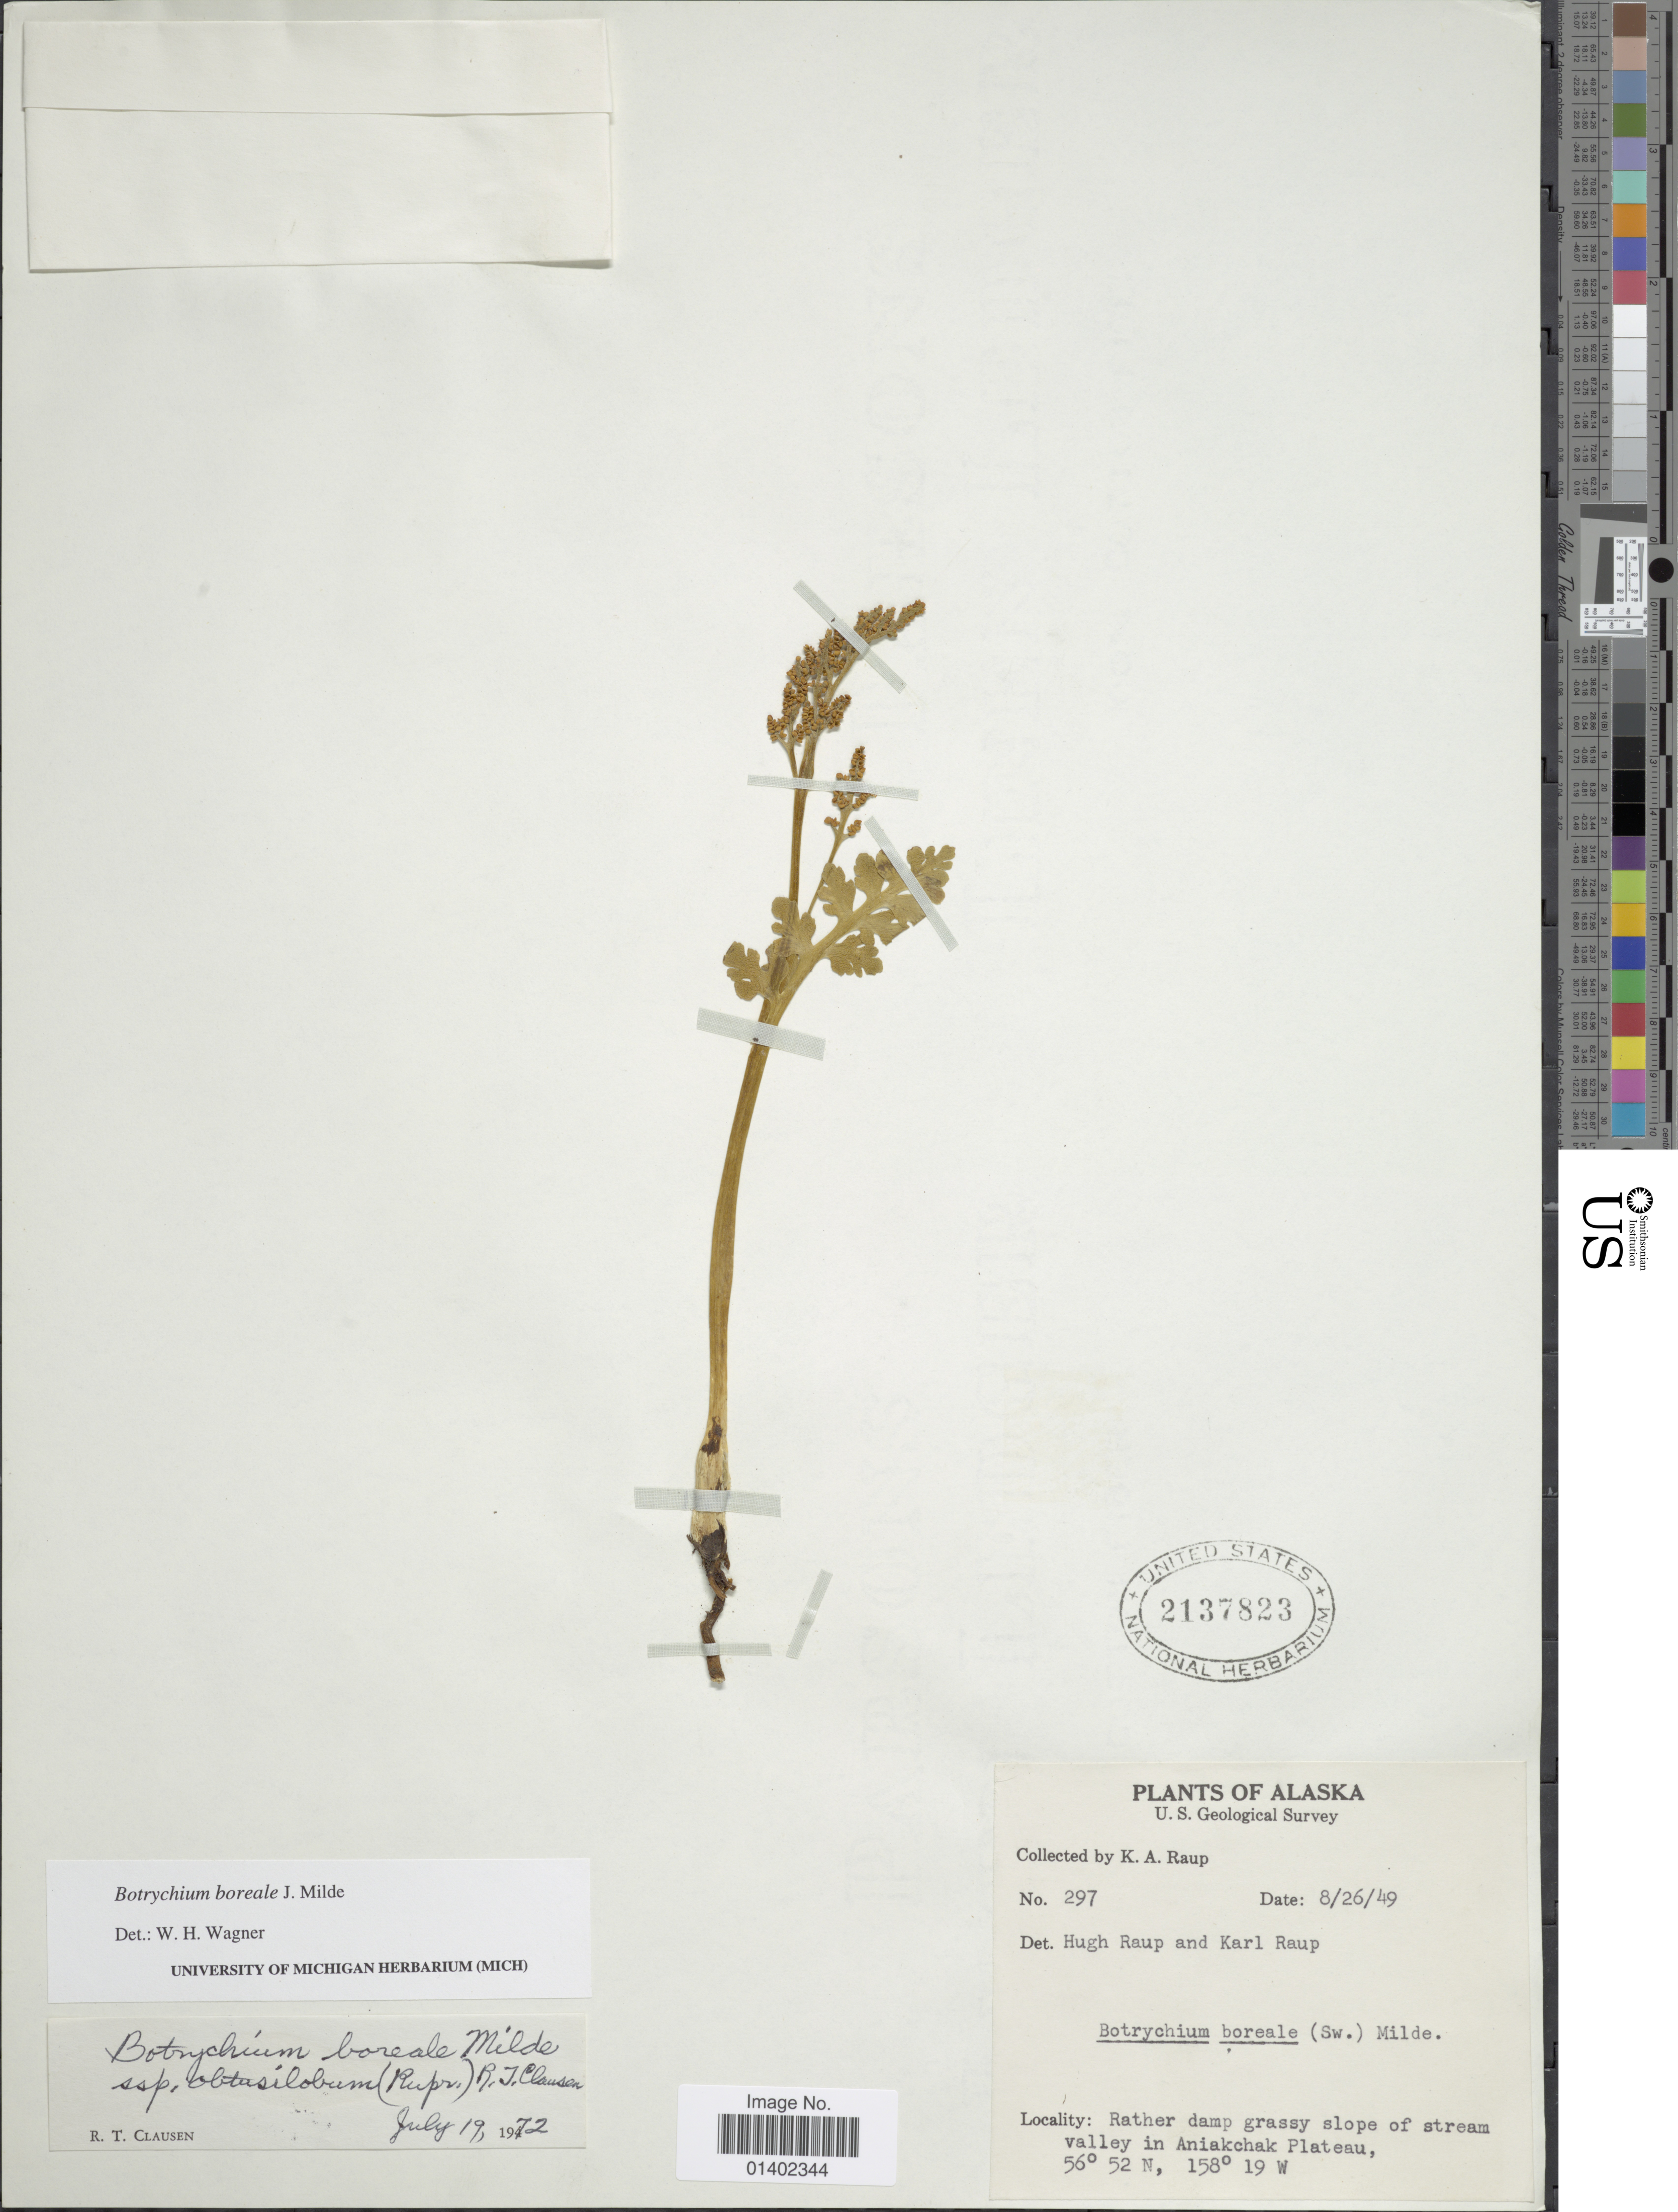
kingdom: Plantae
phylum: Tracheophyta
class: Polypodiopsida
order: Ophioglossales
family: Ophioglossaceae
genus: Botrychium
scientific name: Botrychium pinnatum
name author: H. St. John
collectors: K. Raup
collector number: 297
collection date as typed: Transcribed d/m/y: 26/8/49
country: United States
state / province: Alaska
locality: Rather damp grassy slope of stream valley in Aniakchak Plateau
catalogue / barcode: US 2137823